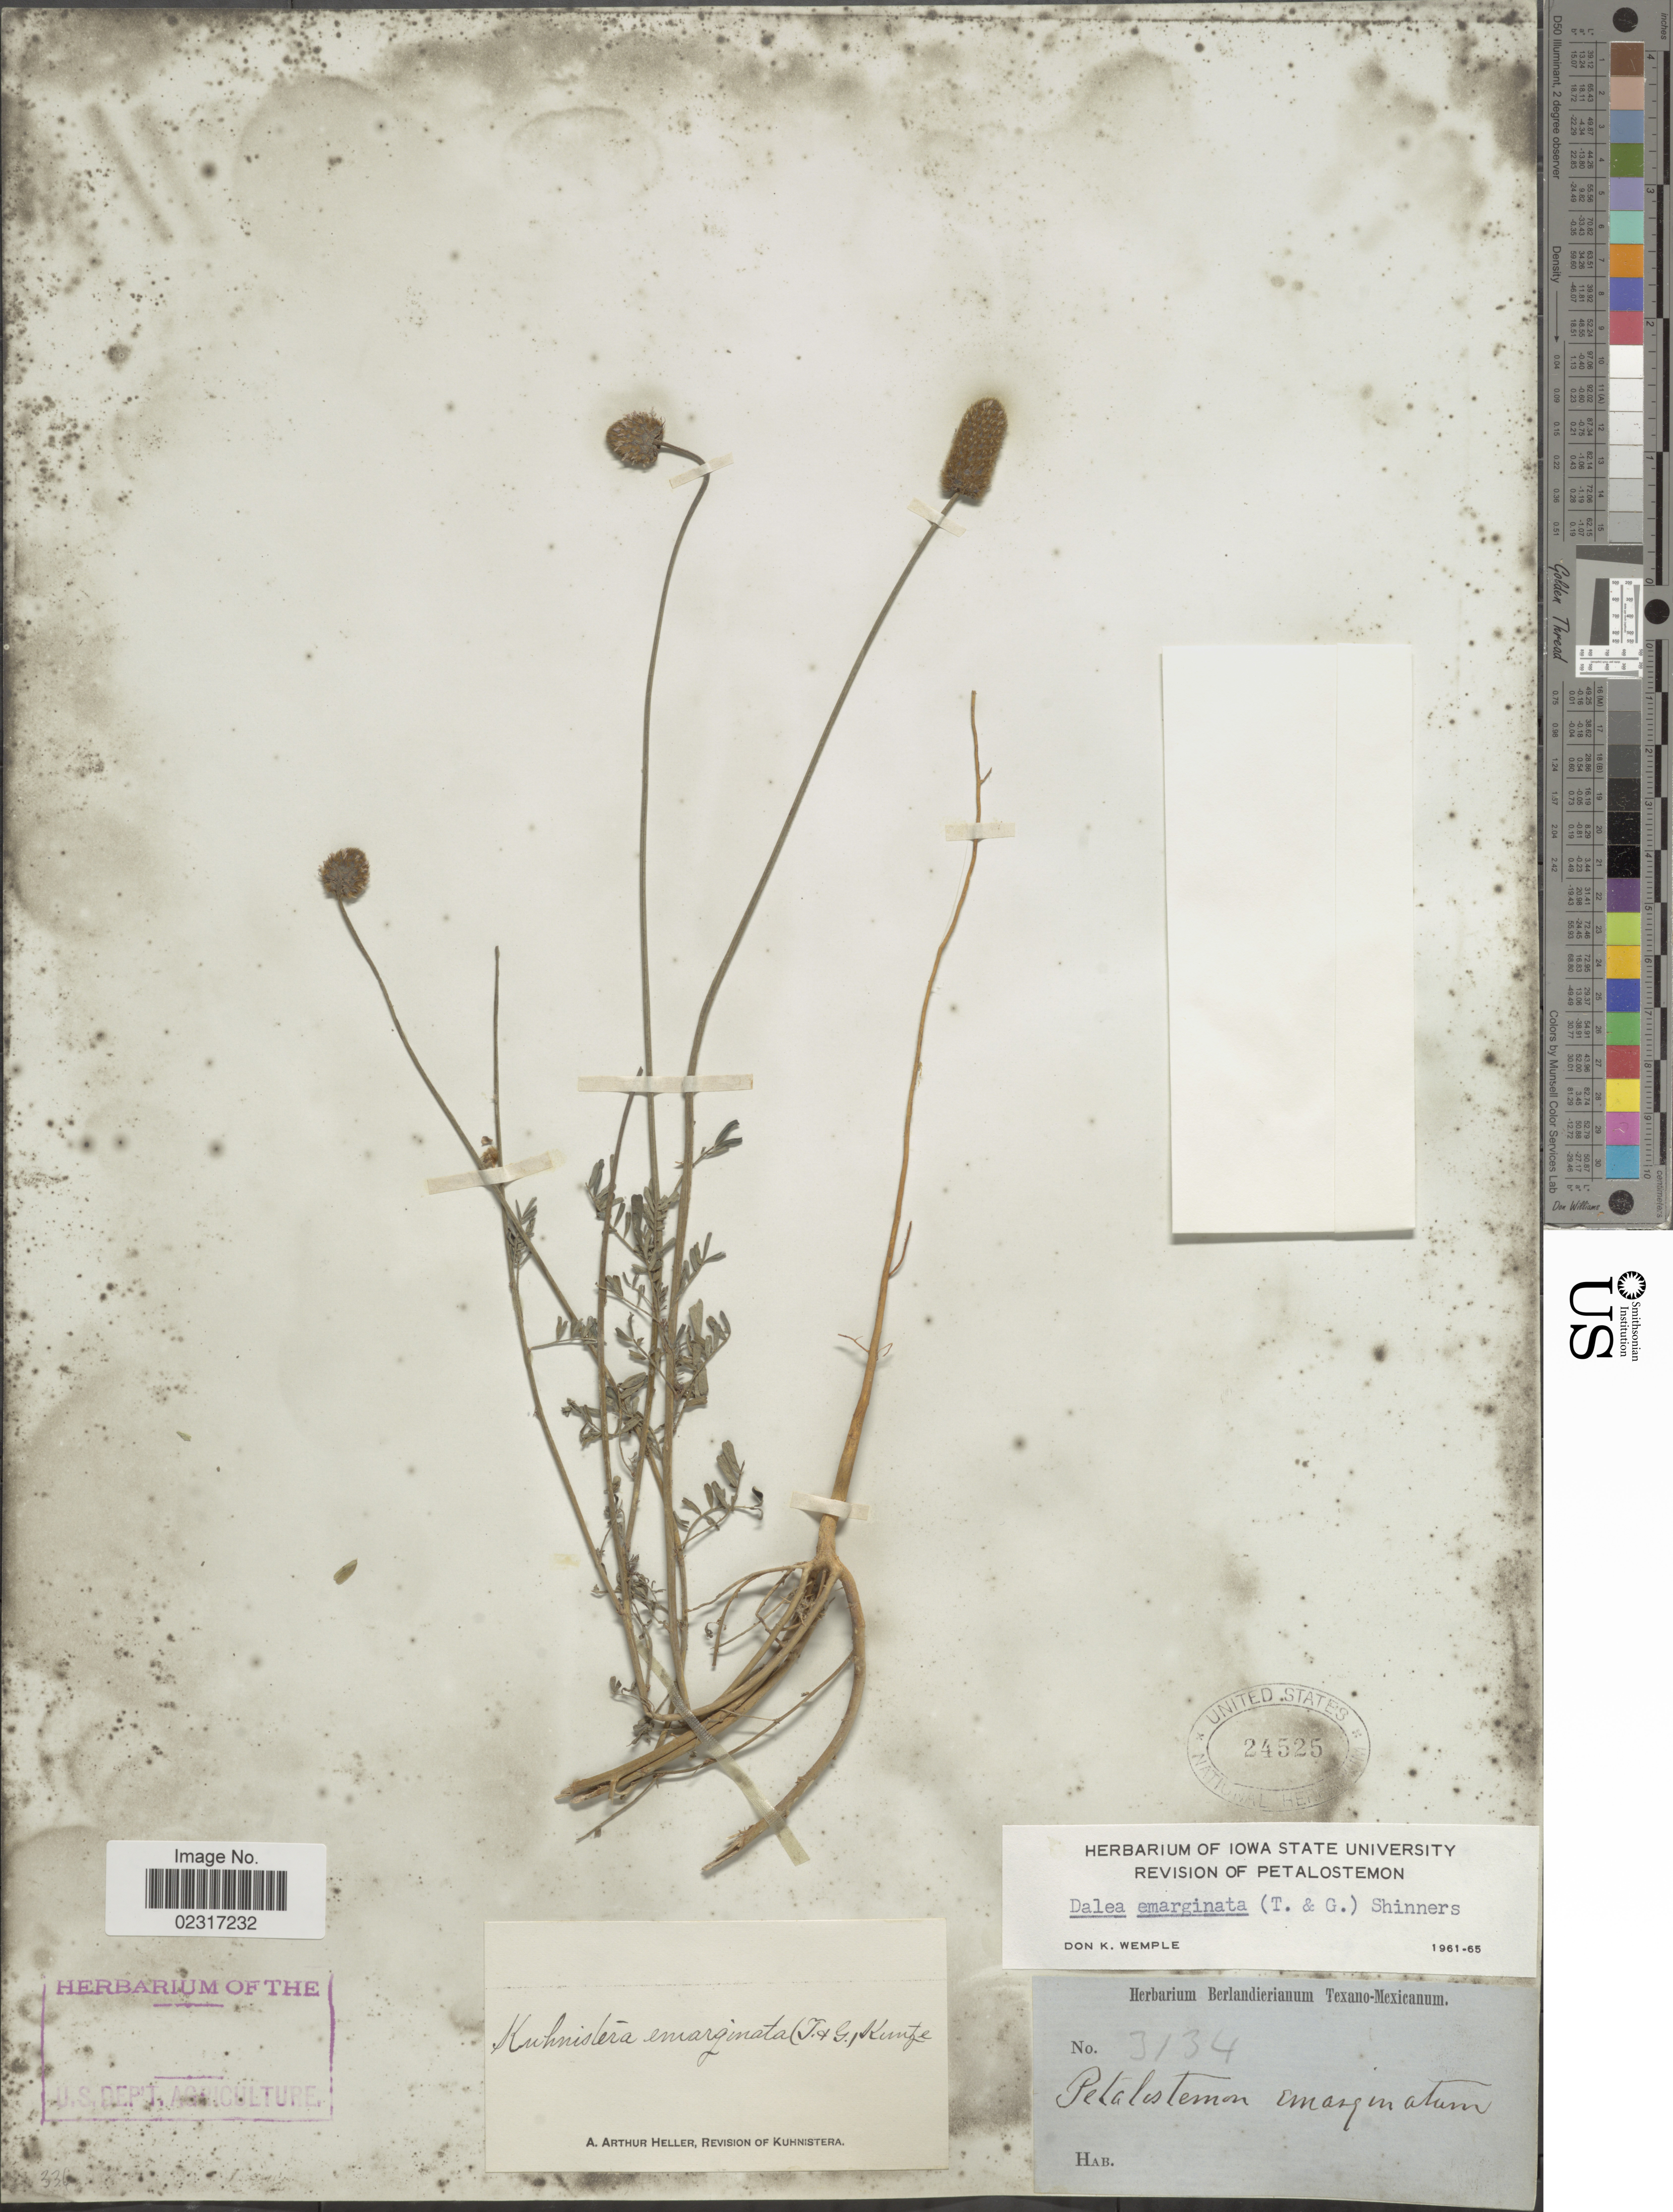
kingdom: Plantae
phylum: Tracheophyta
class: Magnoliopsida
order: Fabales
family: Fabaceae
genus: Dalea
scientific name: Dalea emarginata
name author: (Torr. & A. Gray) Shinners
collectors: ex Herb. Berlandierianum Texano-Mexicanum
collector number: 3134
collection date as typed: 187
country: United States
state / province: Texas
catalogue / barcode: US 24525